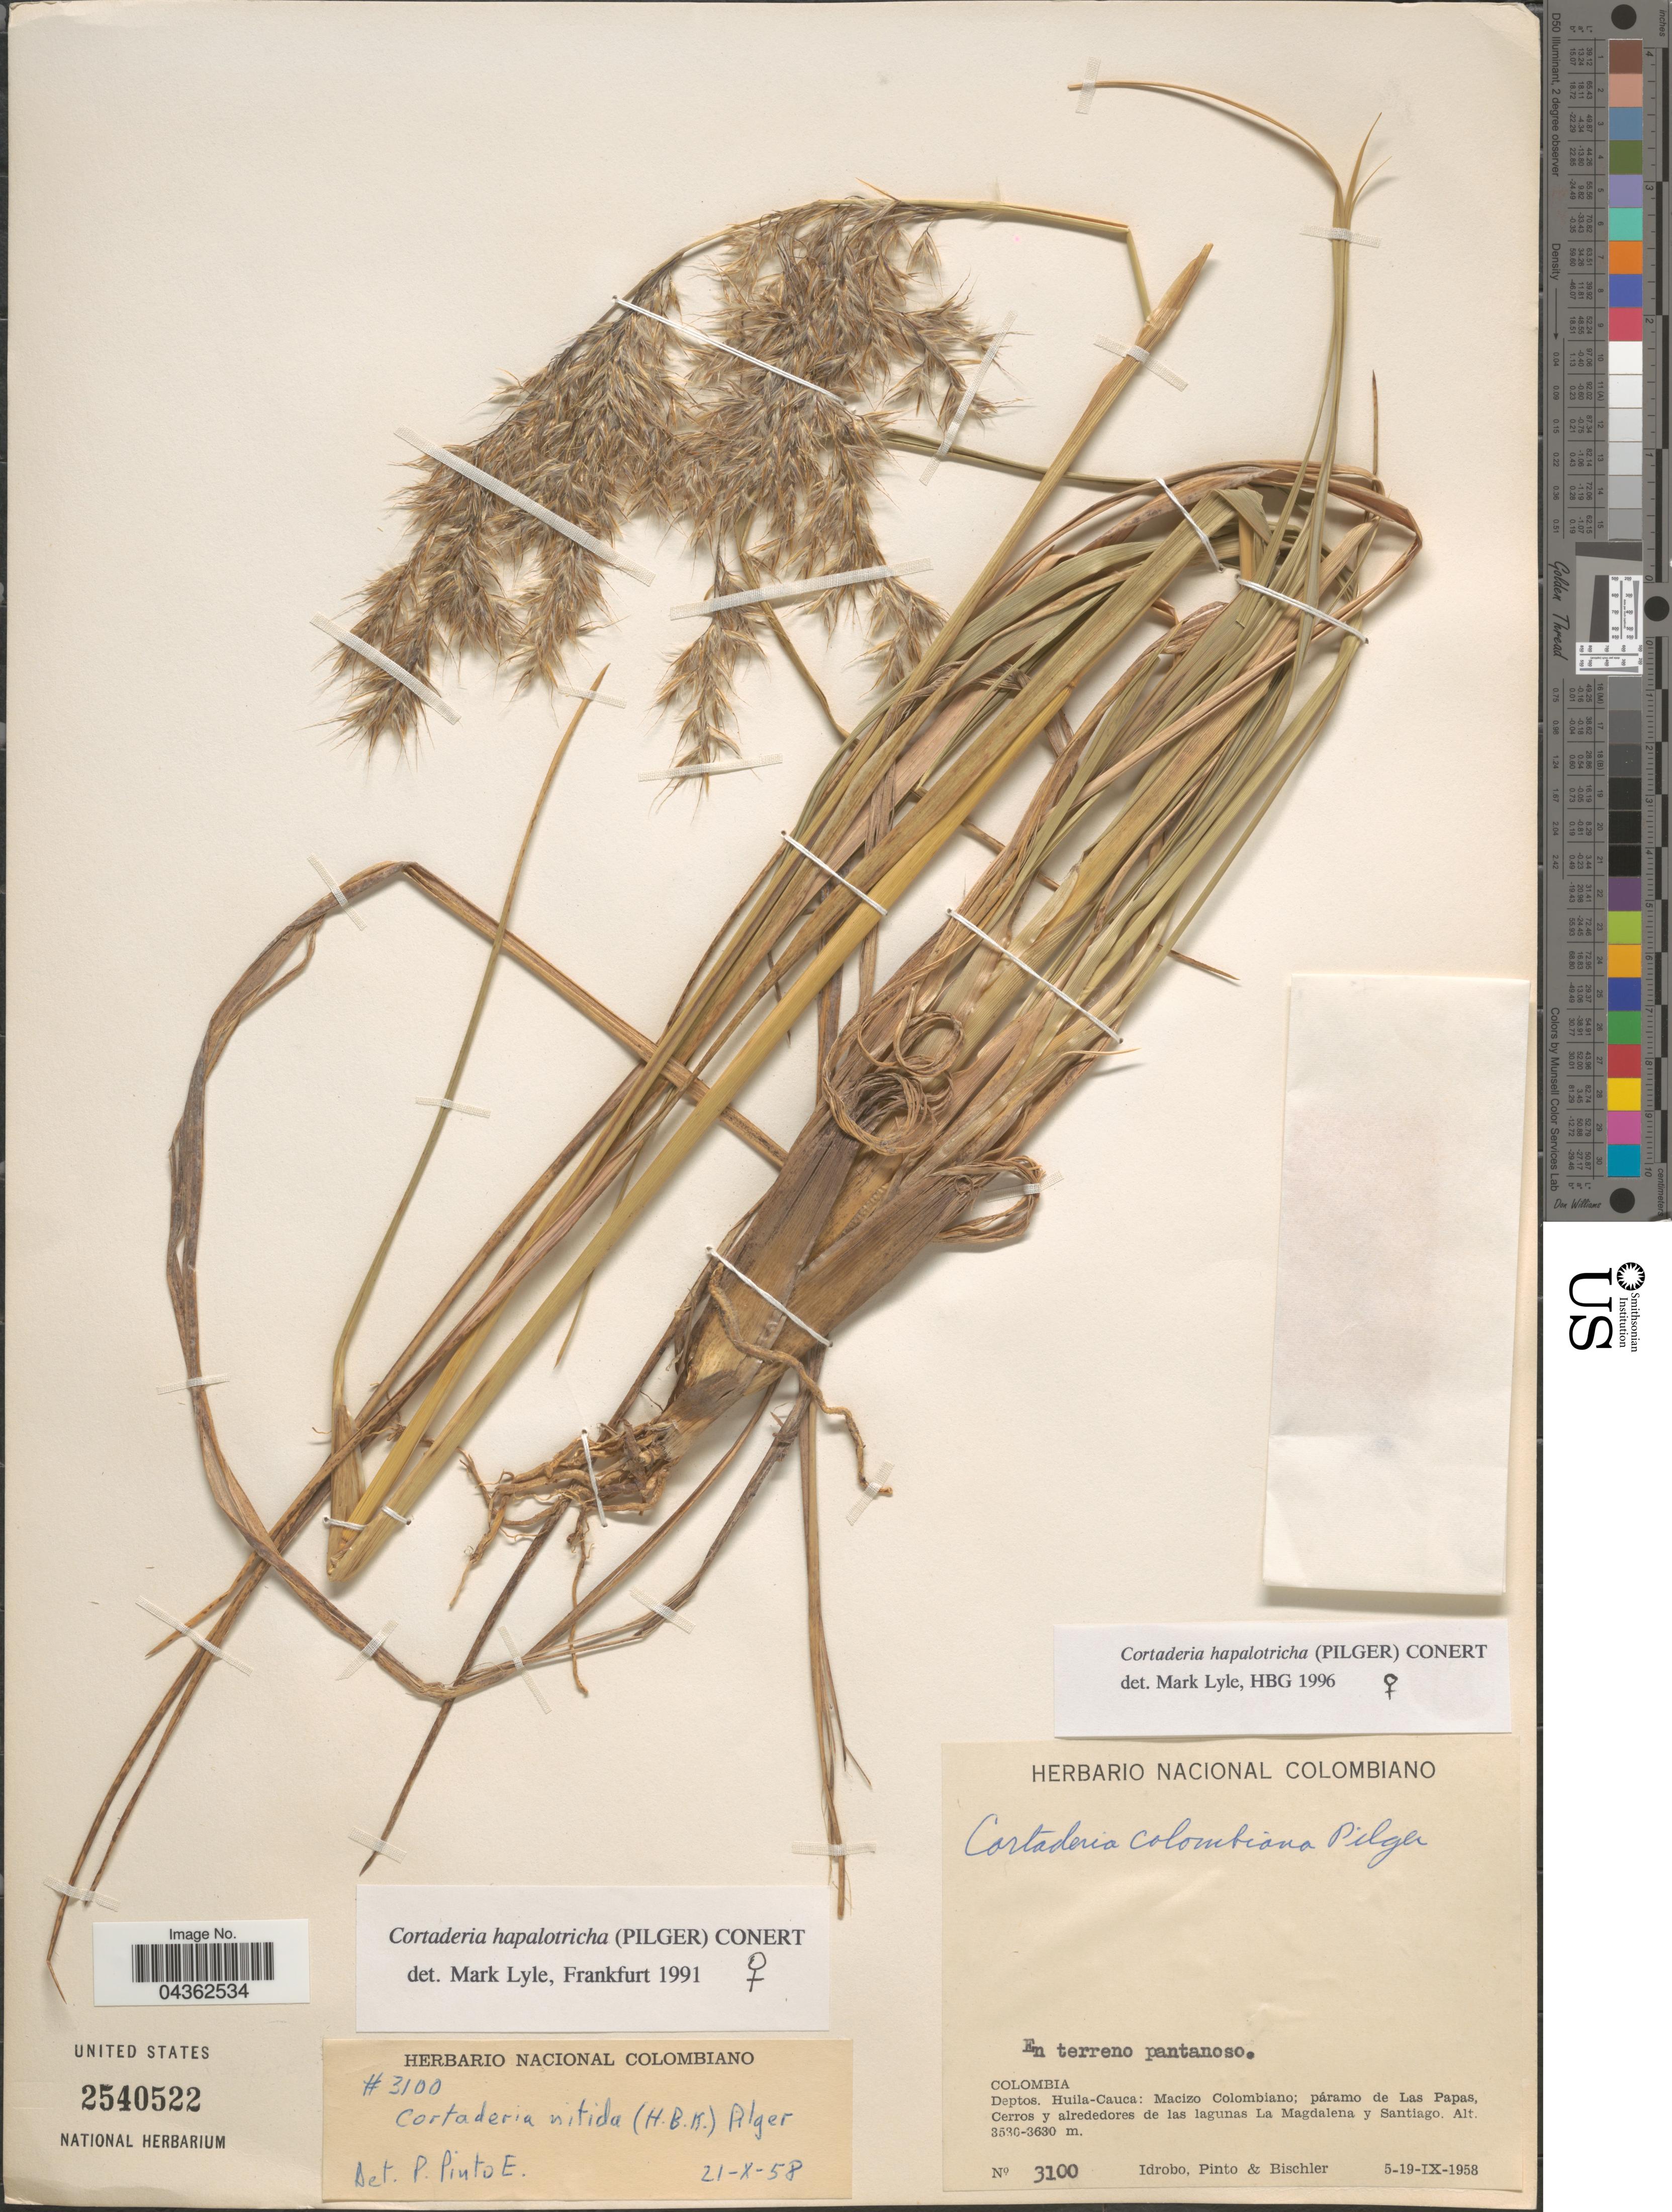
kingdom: Plantae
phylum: Tracheophyta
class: Liliopsida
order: Poales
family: Poaceae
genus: Cortaderia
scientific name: Cortaderia hapalotricha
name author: (Pilg.) Conert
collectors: -- Idrobo, Pinto, -- & -. Bischler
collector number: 3100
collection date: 1958-09-05/1958-09-19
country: Colombia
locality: Deptos. Huila-Cauca: Macizo Colombiano; páramo de Las Papas, Cerros y alrededores de las lagunas La Magdalena y Santiago.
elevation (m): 3530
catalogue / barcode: US 2540522